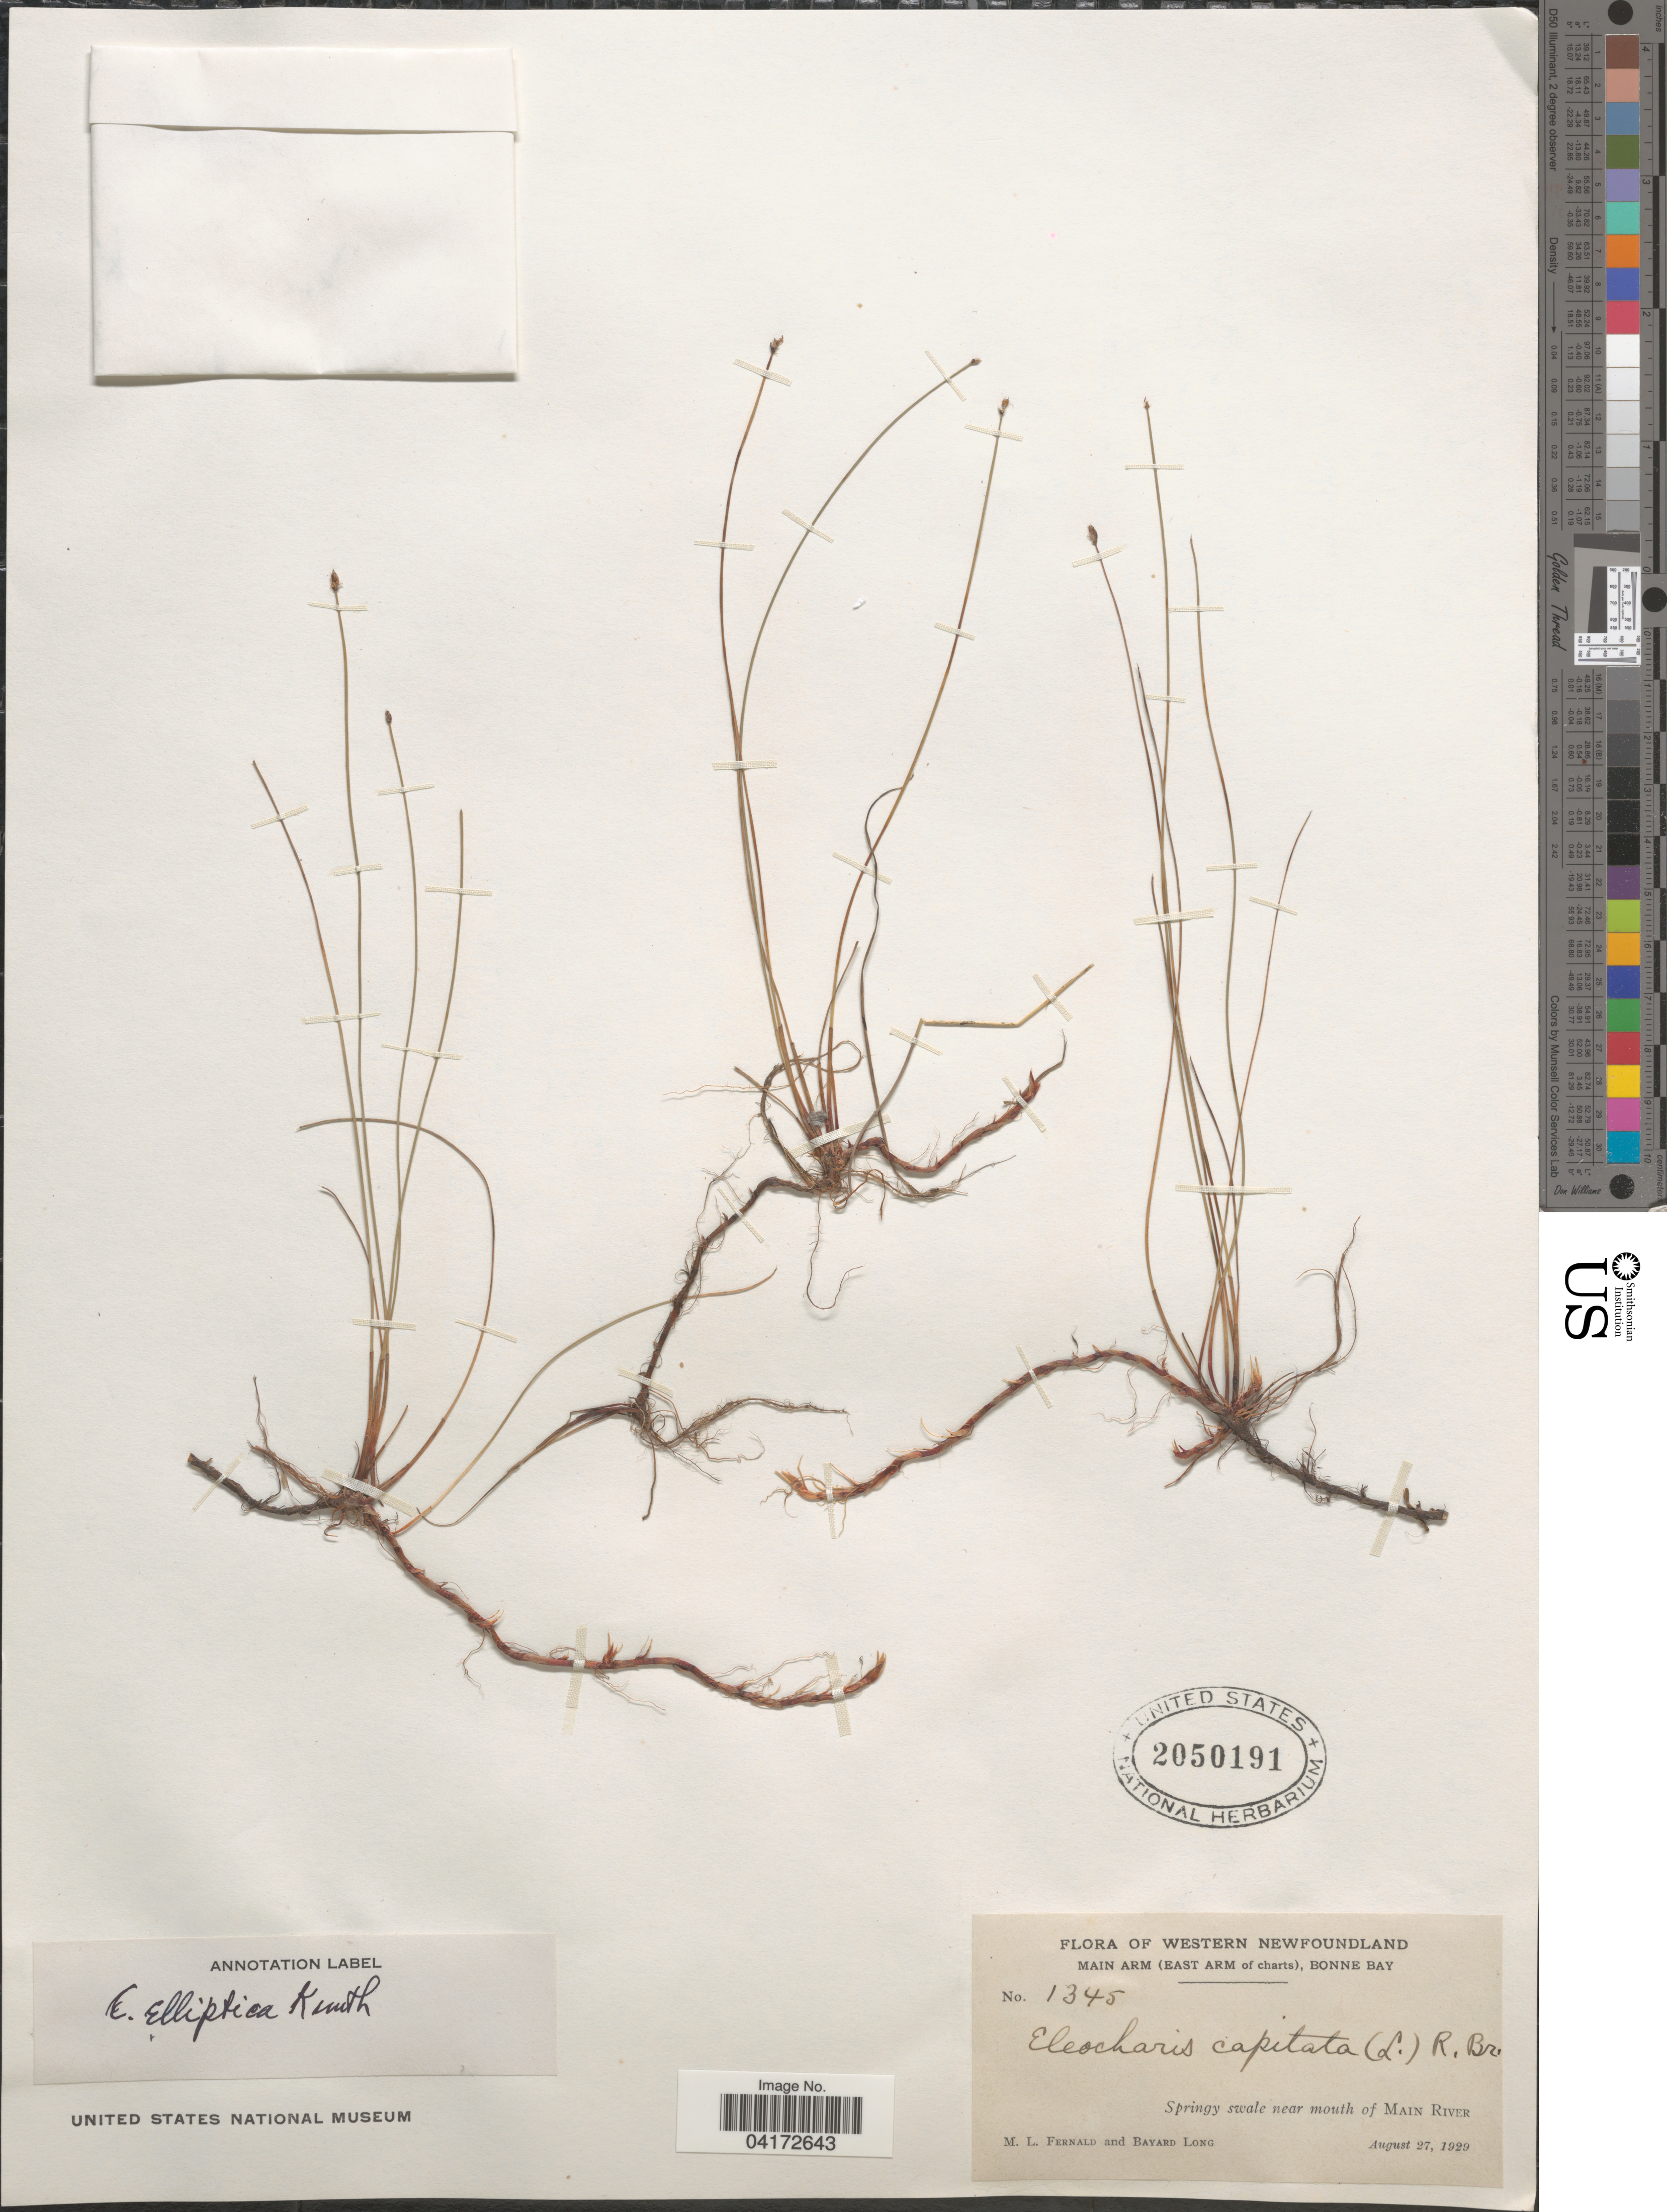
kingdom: Plantae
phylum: Tracheophyta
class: Liliopsida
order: Poales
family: Cyperaceae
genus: Eleocharis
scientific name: Eleocharis capitata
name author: (L.) R. Br.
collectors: M. L. Fernald & B. Long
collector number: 1345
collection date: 1929-08-27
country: Canada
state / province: Newfoundland and Labrador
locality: Western Newfoundland. Main Arm (East Arm of charts), Bonne Bay. Springy swale near mouth of Main River.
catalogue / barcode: US 2050191